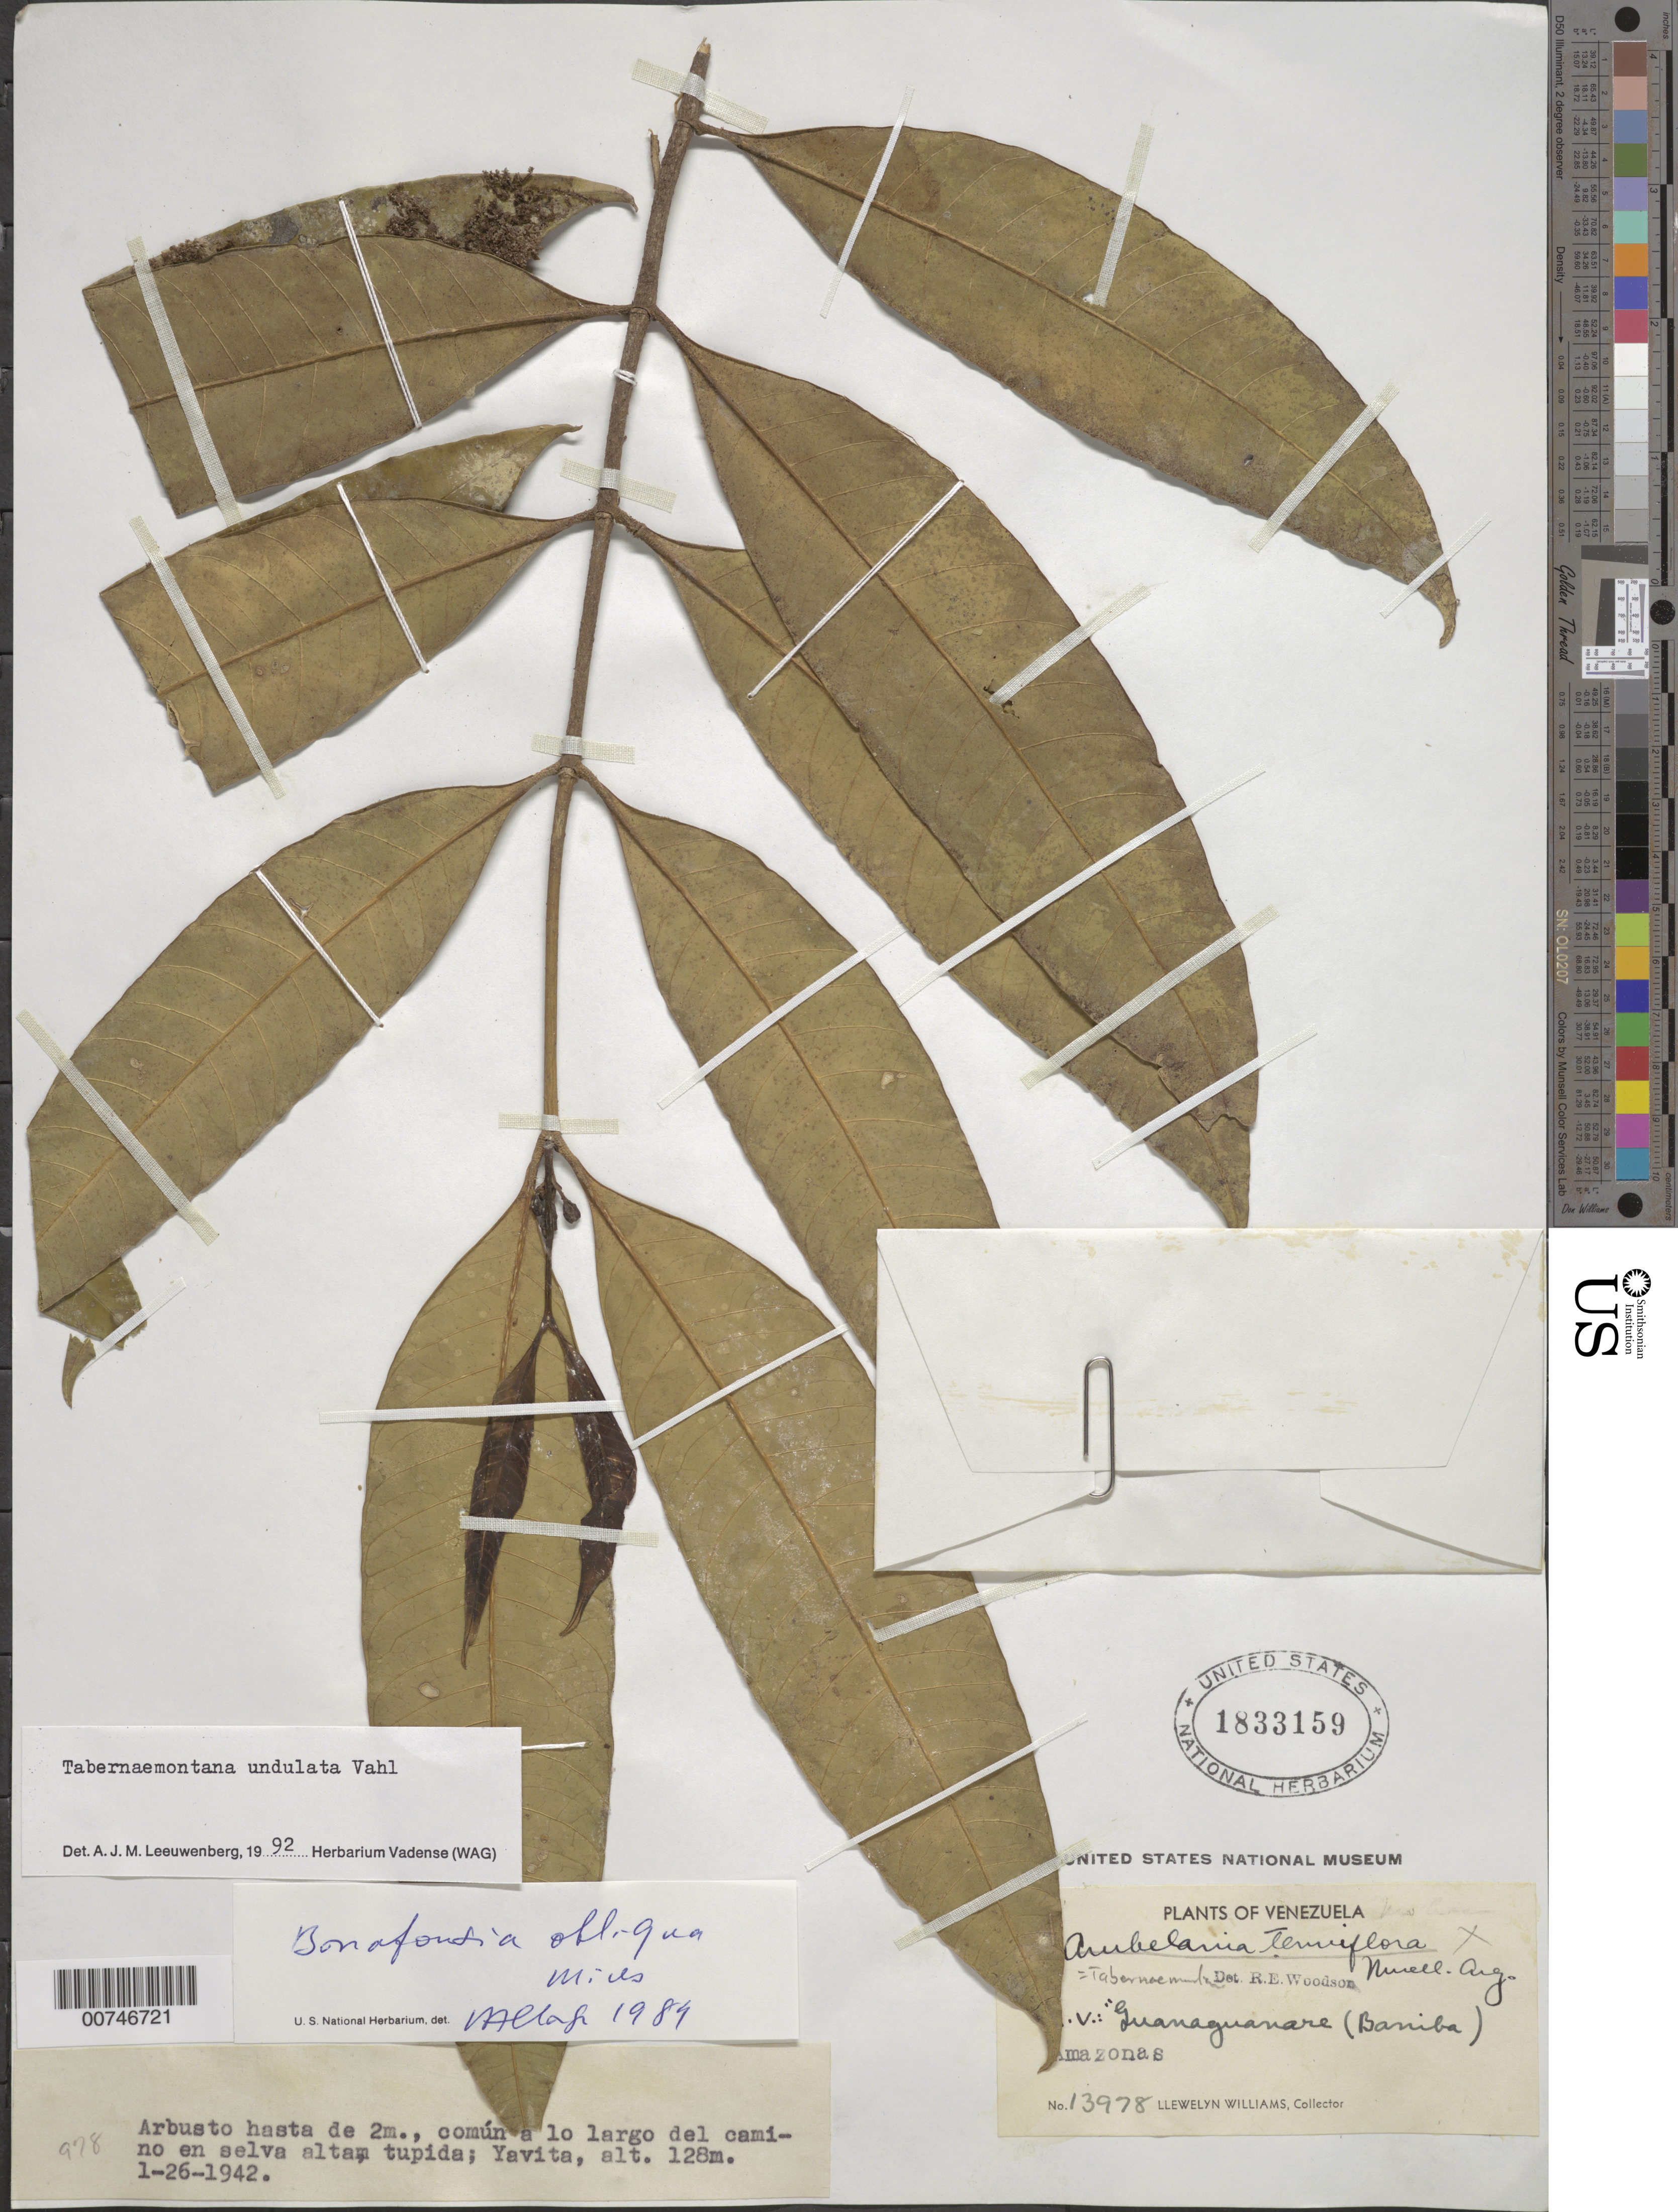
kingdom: Plantae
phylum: Tracheophyta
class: Magnoliopsida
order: Gentianales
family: Apocynaceae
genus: Tabernaemontana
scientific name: Tabernaemontana undulata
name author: Vahl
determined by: Leeuwenberg, A. J. M.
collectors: Ll. Williams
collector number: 13978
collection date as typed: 26-Jan-42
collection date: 1942-01-26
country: Venezuela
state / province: Amazonas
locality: Yavita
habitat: Camino en selva alta, tupida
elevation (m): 128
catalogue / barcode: US 1833159